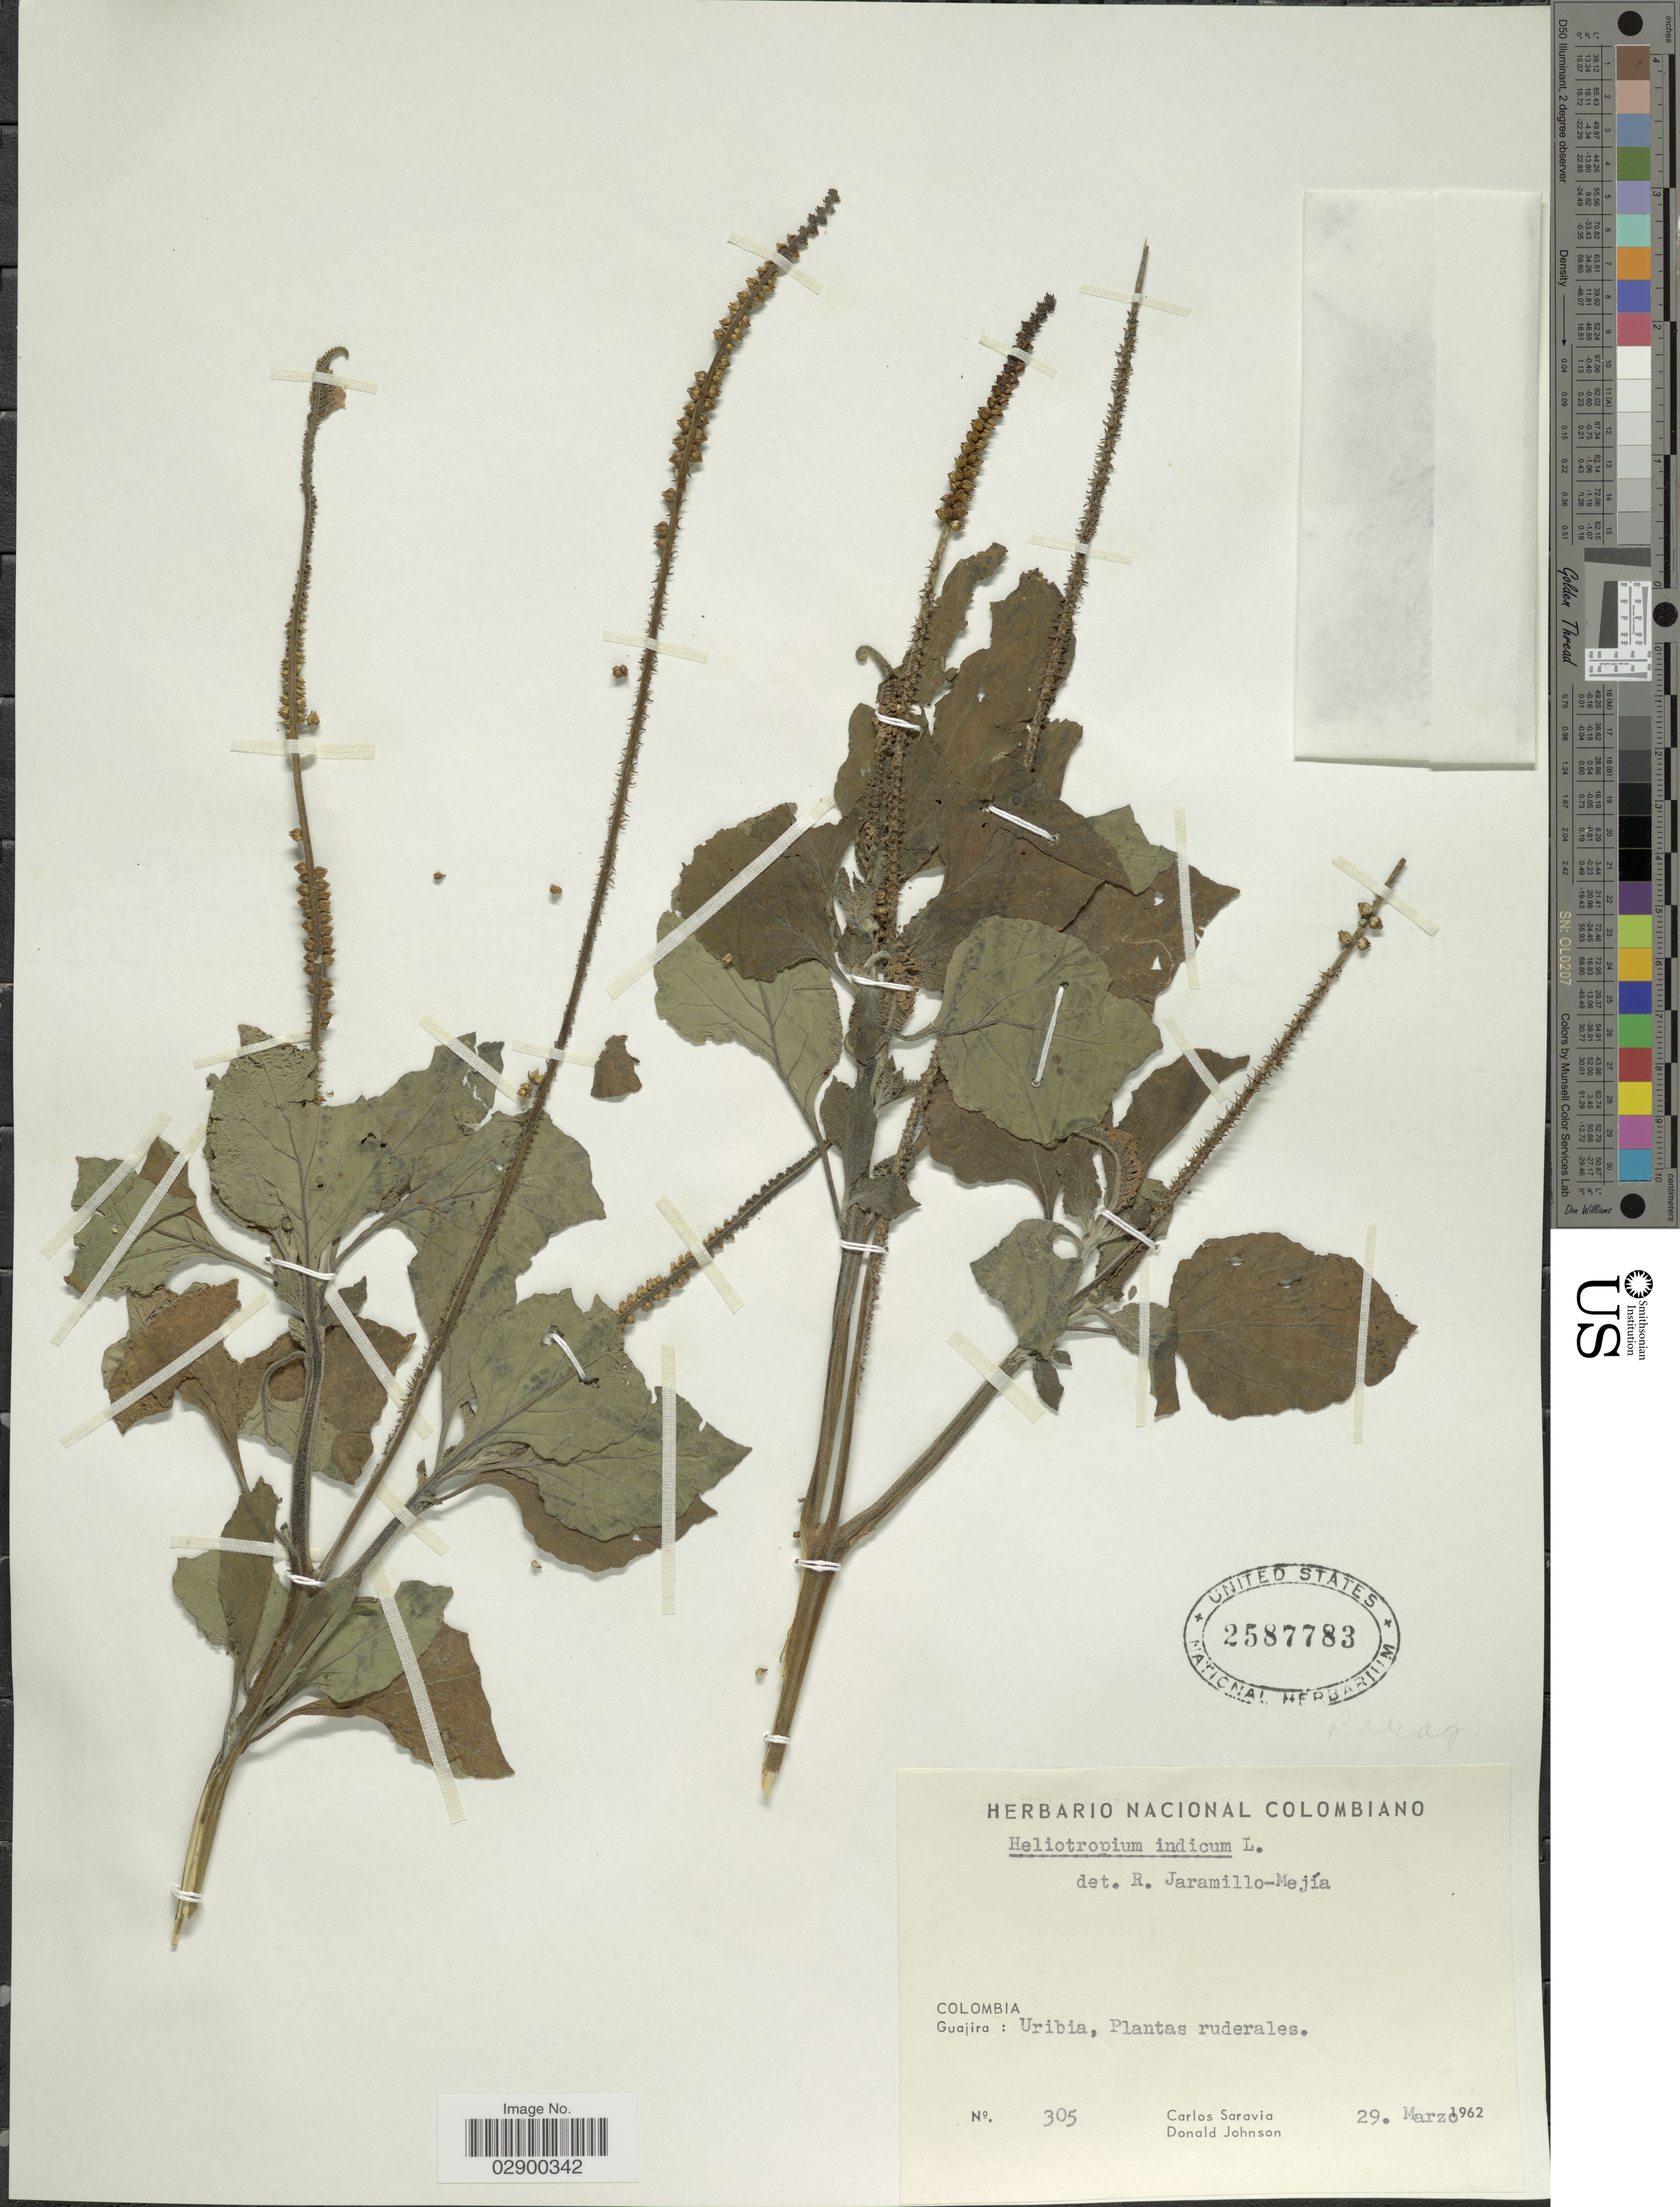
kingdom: Plantae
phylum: Tracheophyta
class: Magnoliopsida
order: Boraginales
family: Heliotropiaceae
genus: Heliotropium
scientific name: Heliotropium indicum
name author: L.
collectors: C. Saravia & D. Johnson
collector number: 305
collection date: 1962-03-29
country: Colombia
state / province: La Guajira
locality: Guajira, Uribia.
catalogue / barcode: US 2587783